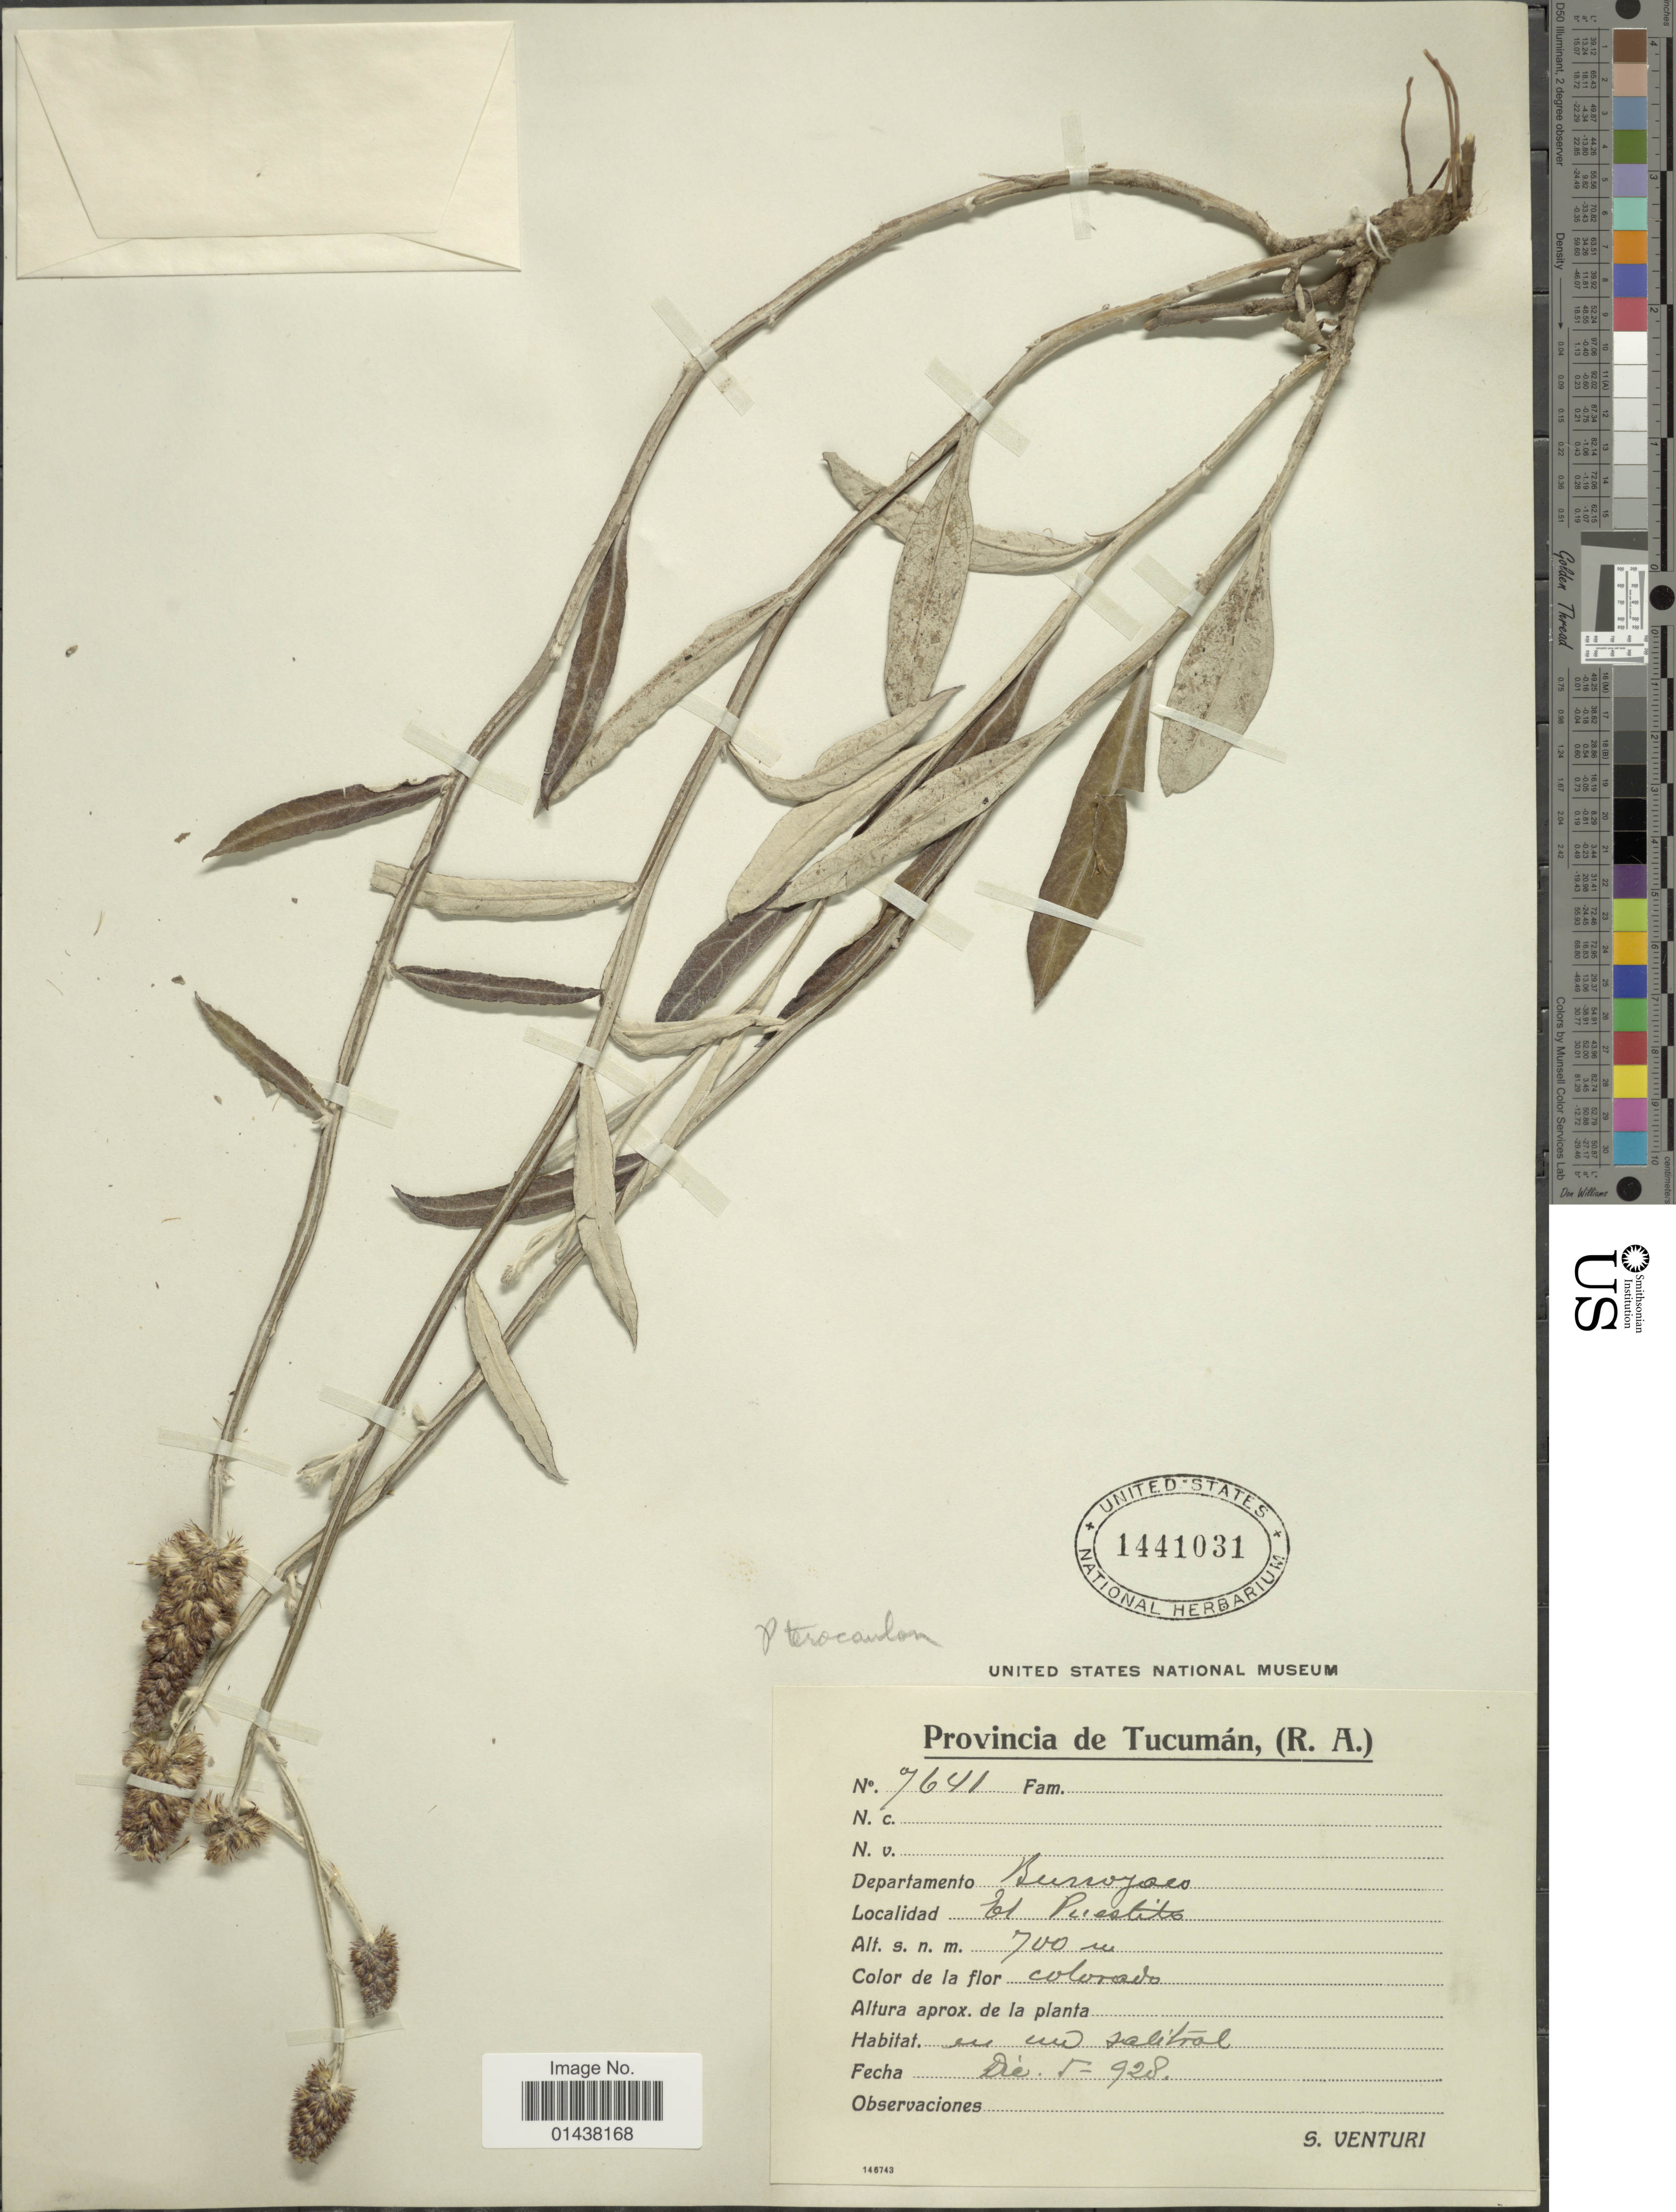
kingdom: Plantae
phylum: Tracheophyta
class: Magnoliopsida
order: Asterales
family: Asteraceae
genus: Pterocaulon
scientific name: Pterocaulon purpurascens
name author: Malme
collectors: S. Venturi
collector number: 7641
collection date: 1928-12-05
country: Argentina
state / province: Tucumán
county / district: Burruyacú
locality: El Puestito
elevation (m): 700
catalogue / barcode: US 1441031